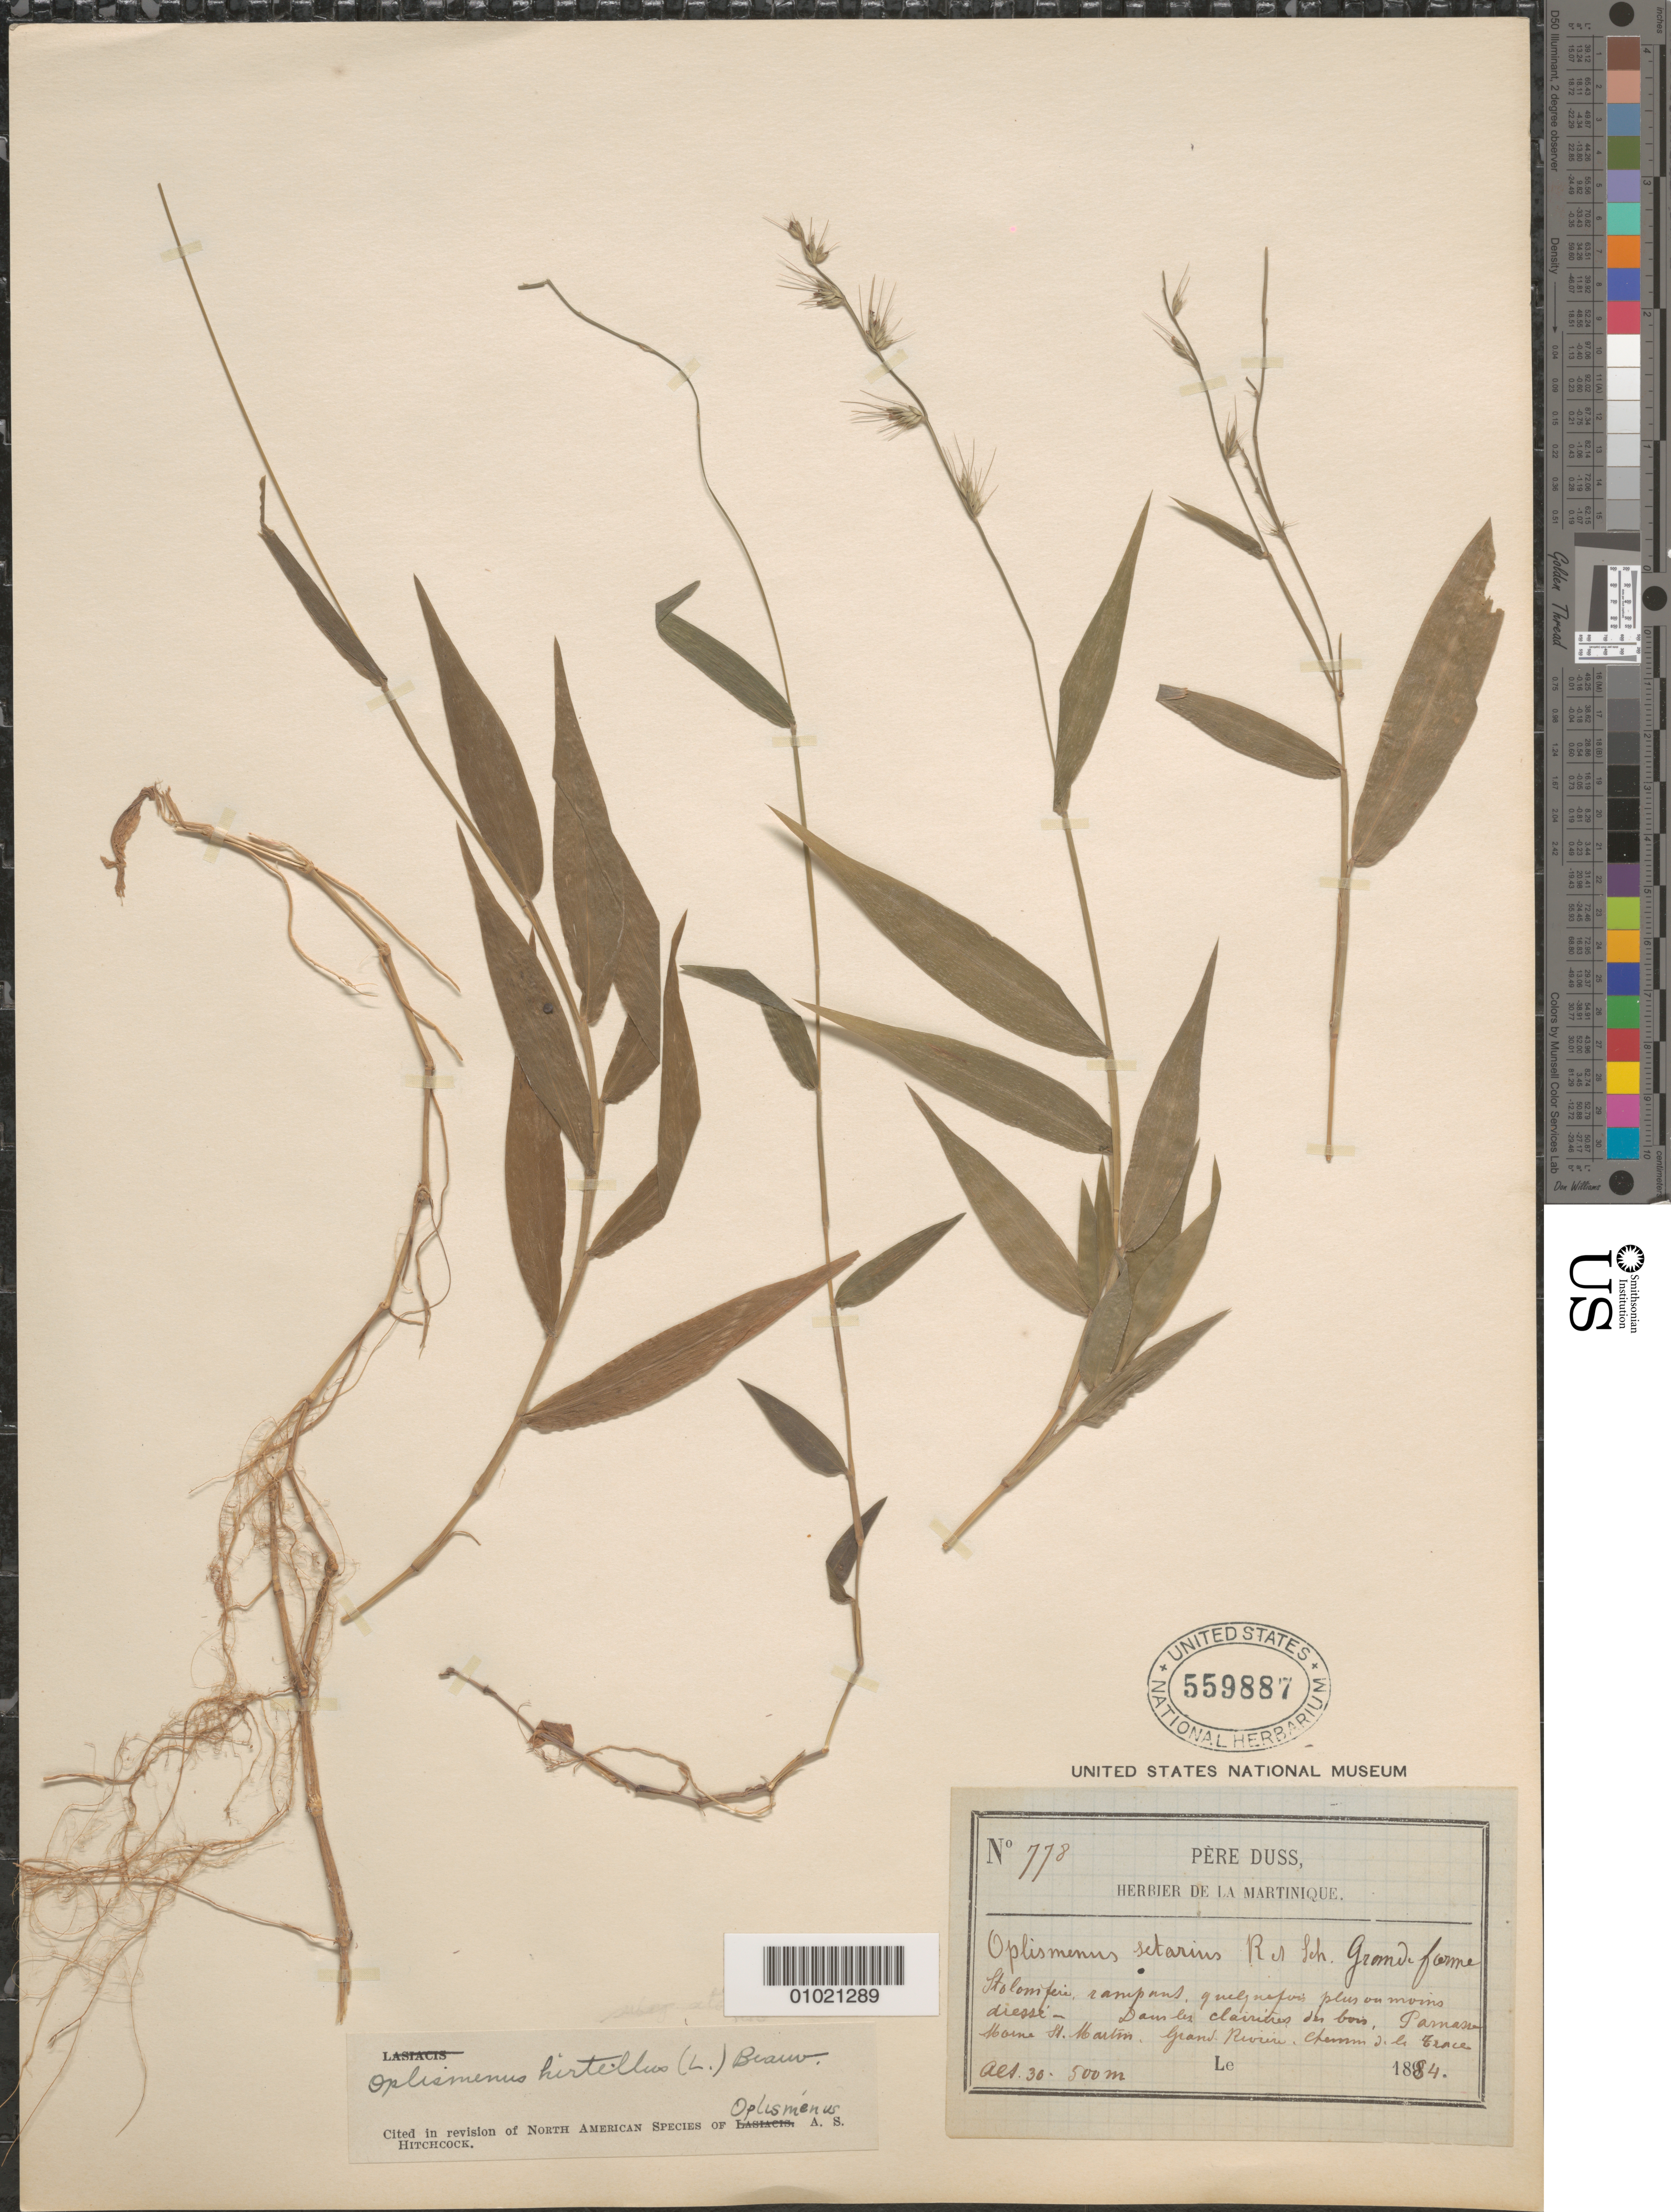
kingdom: Plantae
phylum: Tracheophyta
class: Liliopsida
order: Poales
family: Poaceae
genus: Oplismenus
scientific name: Oplismenus hirtellus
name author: (L.) P. Beauv.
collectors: Père Duss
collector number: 778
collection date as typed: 1884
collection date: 1884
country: Martinique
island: Martinique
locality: Morne St. Martin. Grand Riviere, chemin d. la Trace.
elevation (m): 30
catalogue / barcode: US 559887